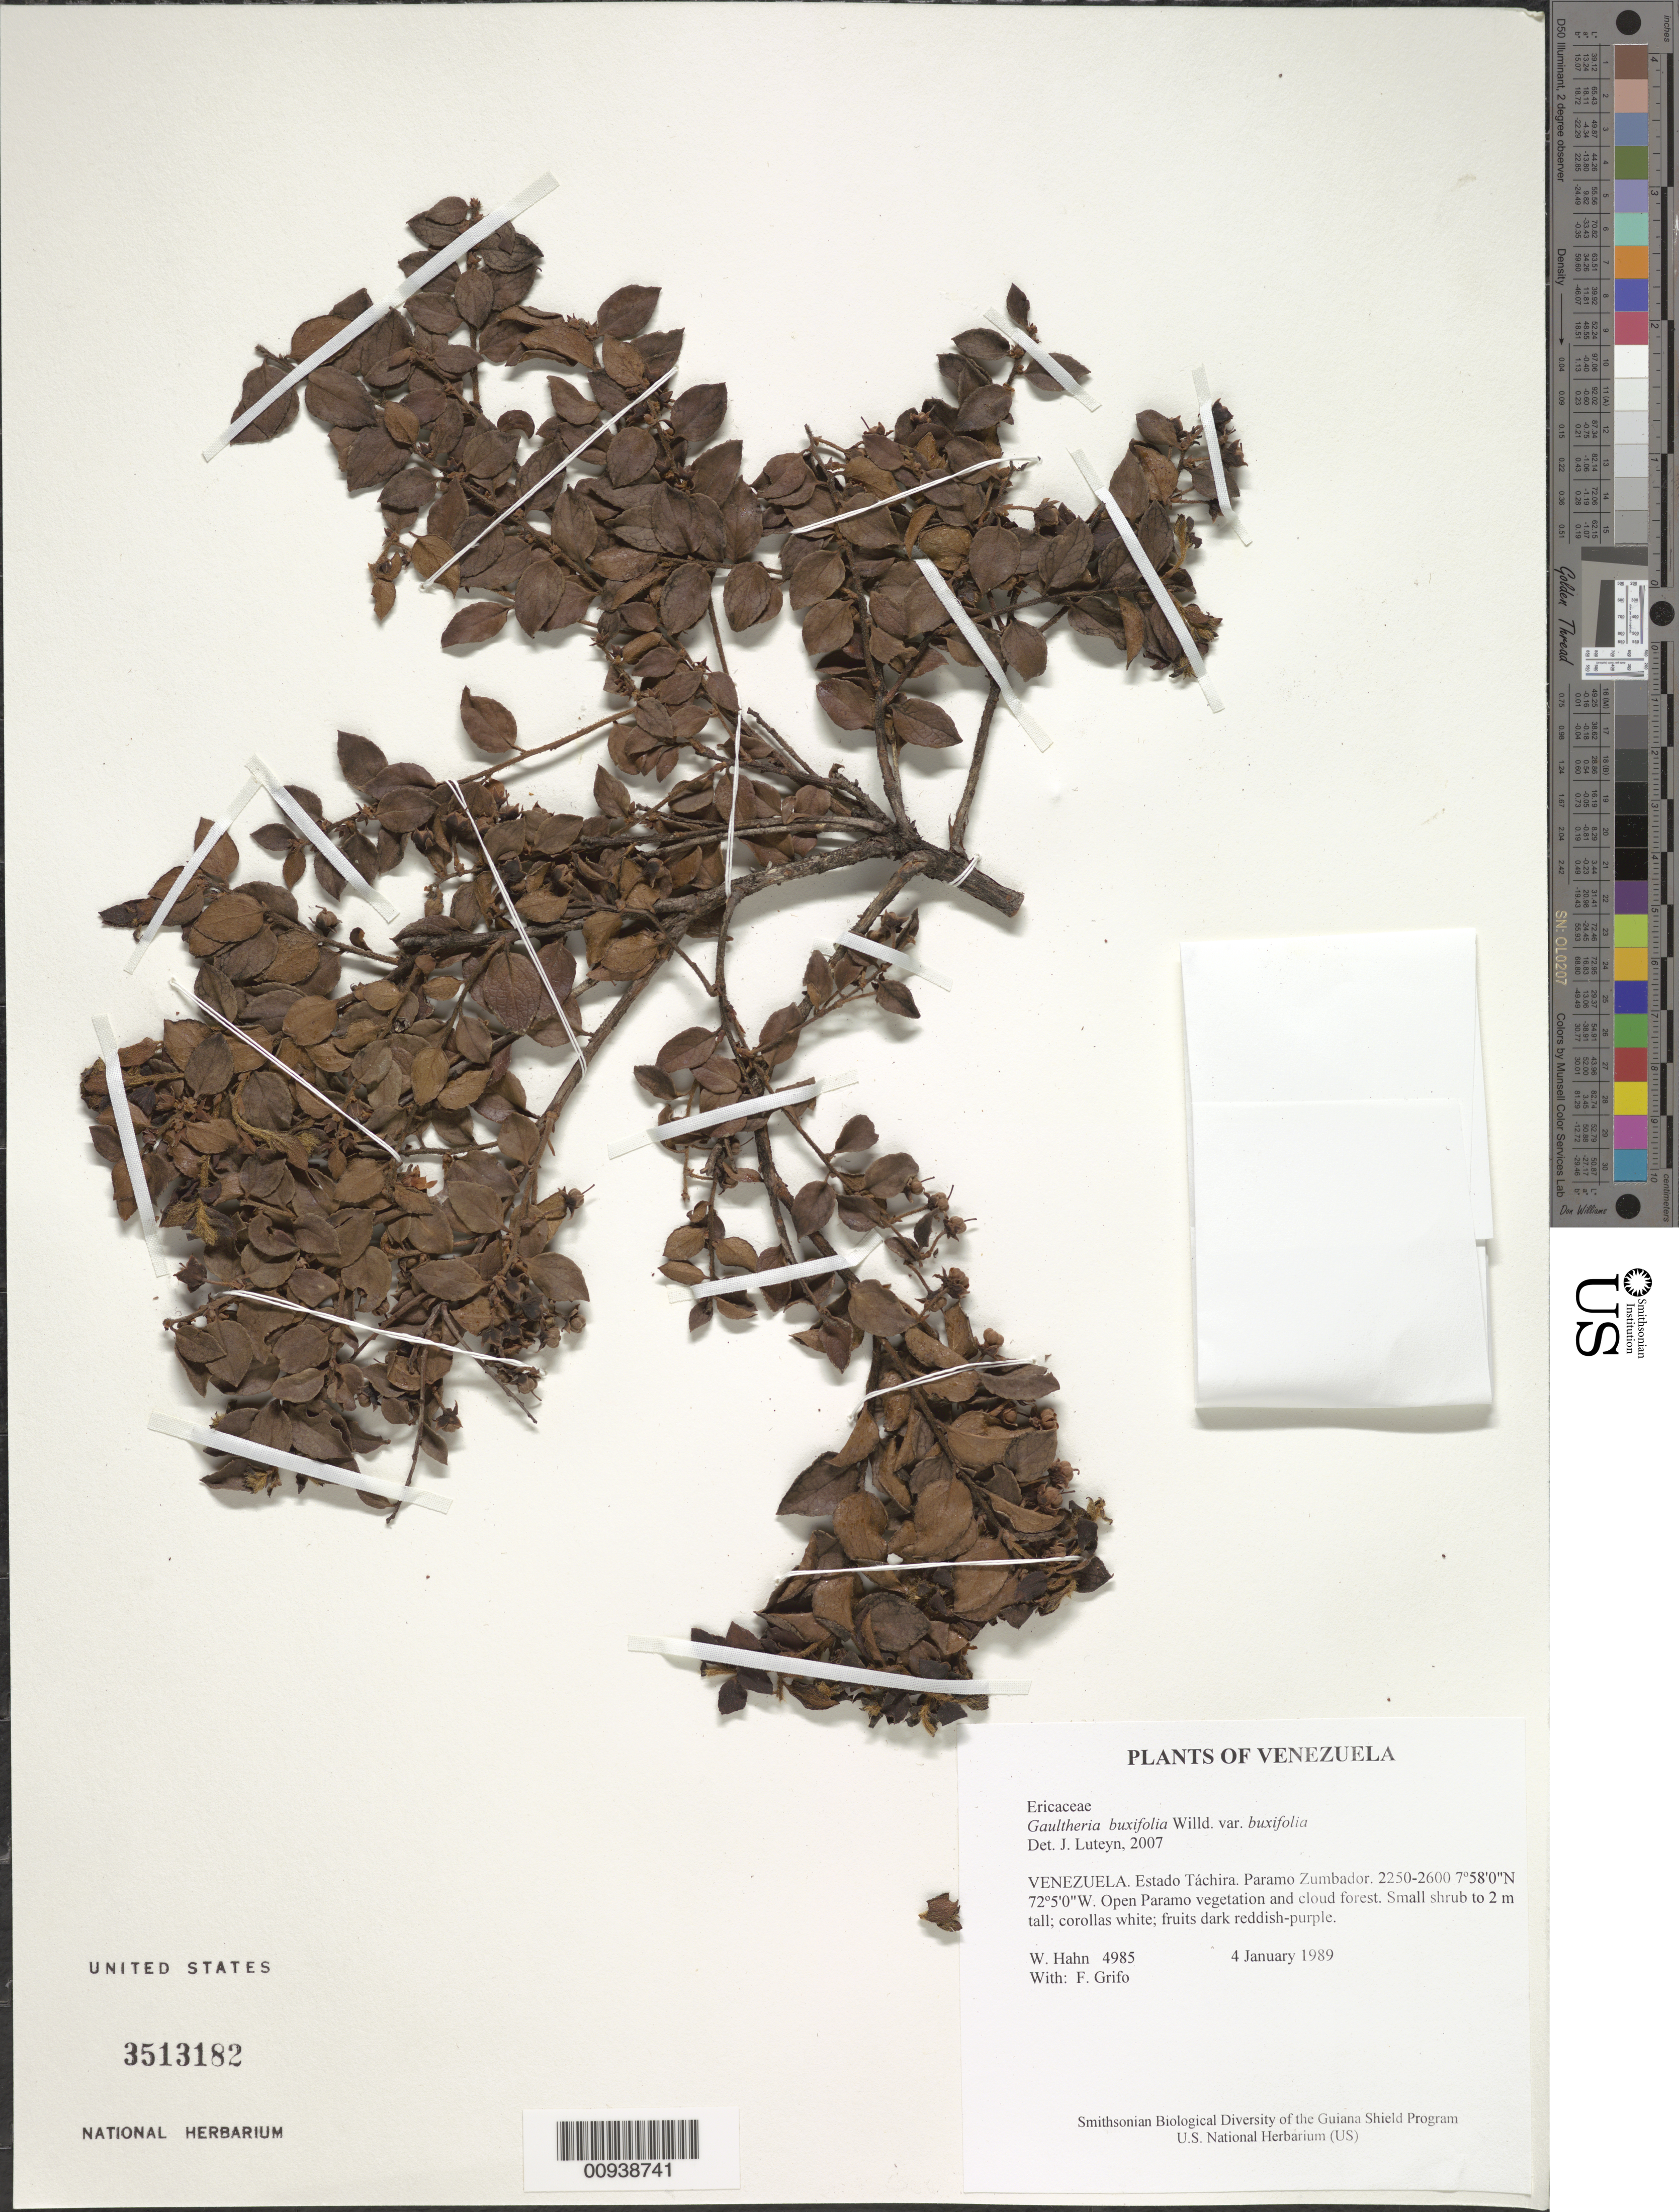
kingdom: Plantae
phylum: Tracheophyta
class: Magnoliopsida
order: Ericales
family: Ericaceae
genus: Gaultheria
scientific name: Gaultheria buxifolia var. buxifolia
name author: Willd.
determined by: Luteyn, J. L.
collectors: W. Hahn & F. Grifo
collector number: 4985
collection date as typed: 4 January 1989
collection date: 1989-01-04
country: Venezuela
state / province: Táchira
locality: Paramo Zumbador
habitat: Open Paramo vegetation and cloud forest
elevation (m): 2250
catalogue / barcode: US 3513182